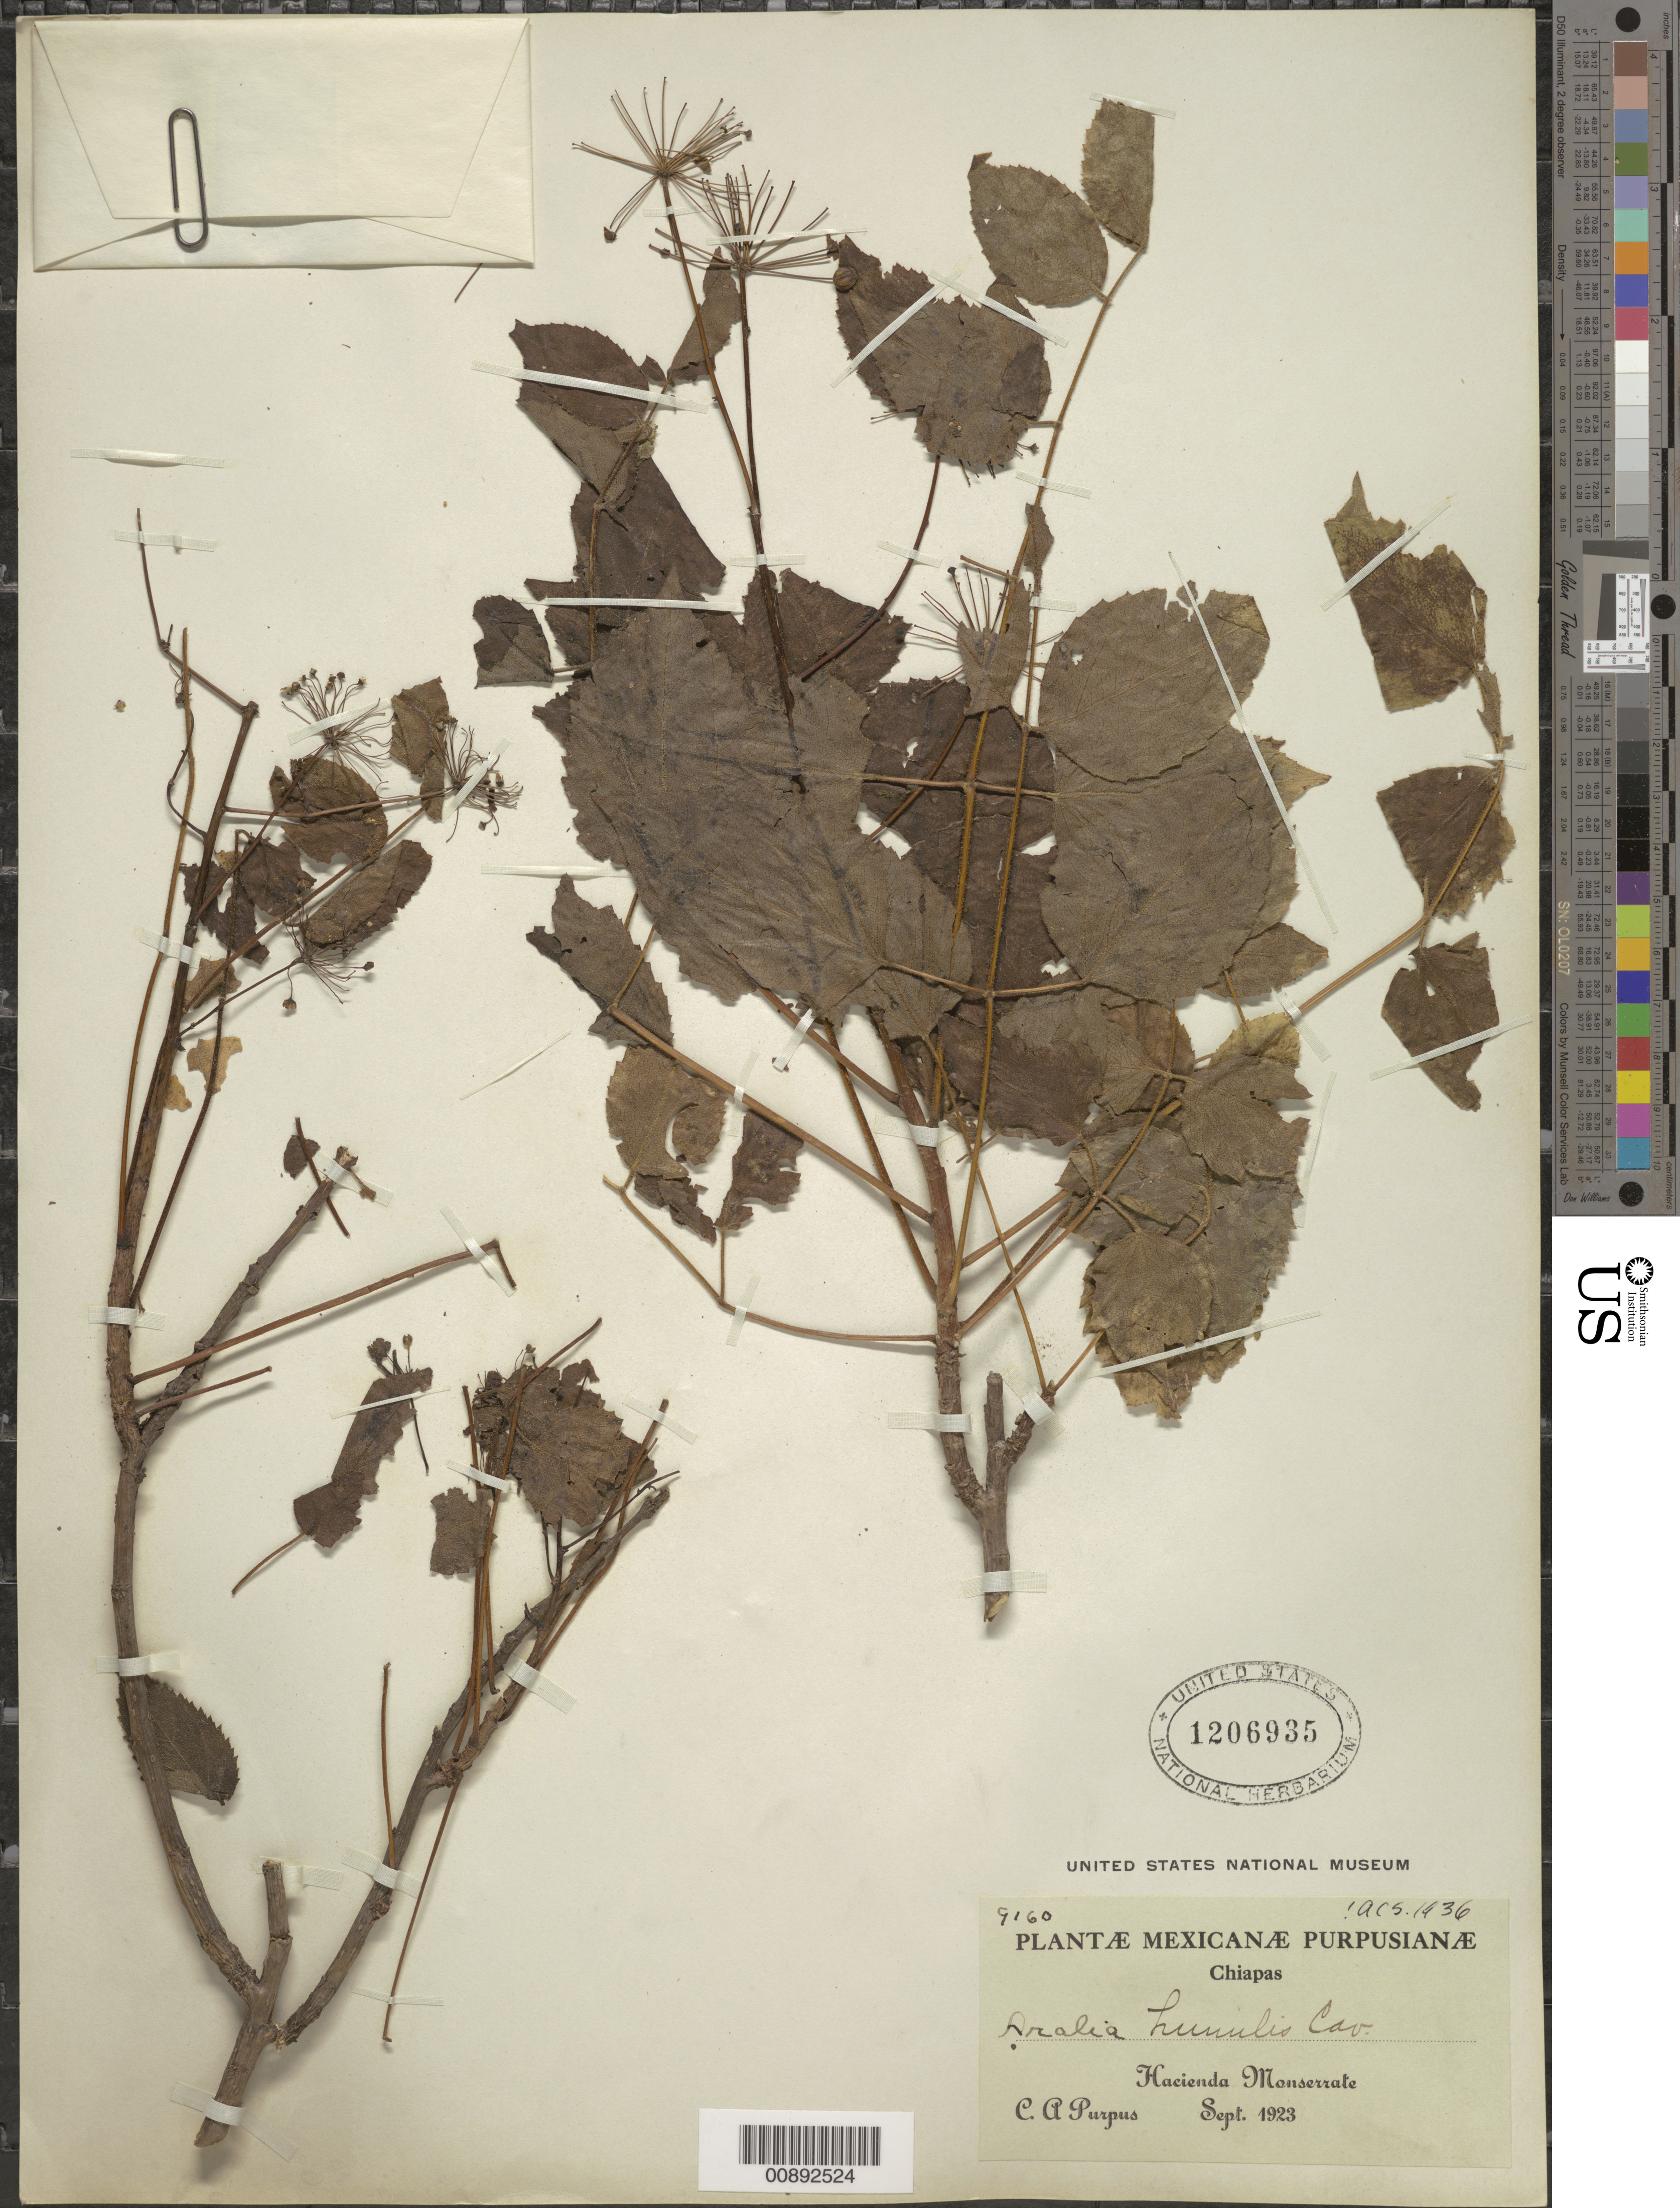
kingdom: Plantae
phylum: Tracheophyta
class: Magnoliopsida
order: Apiales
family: Araliaceae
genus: Aralia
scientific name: Aralia humilis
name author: Cav.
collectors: C. A. Purpus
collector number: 9160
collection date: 1923-09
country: Mexico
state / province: Chiapas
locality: Hacienda Monserrate.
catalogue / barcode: US 1206935